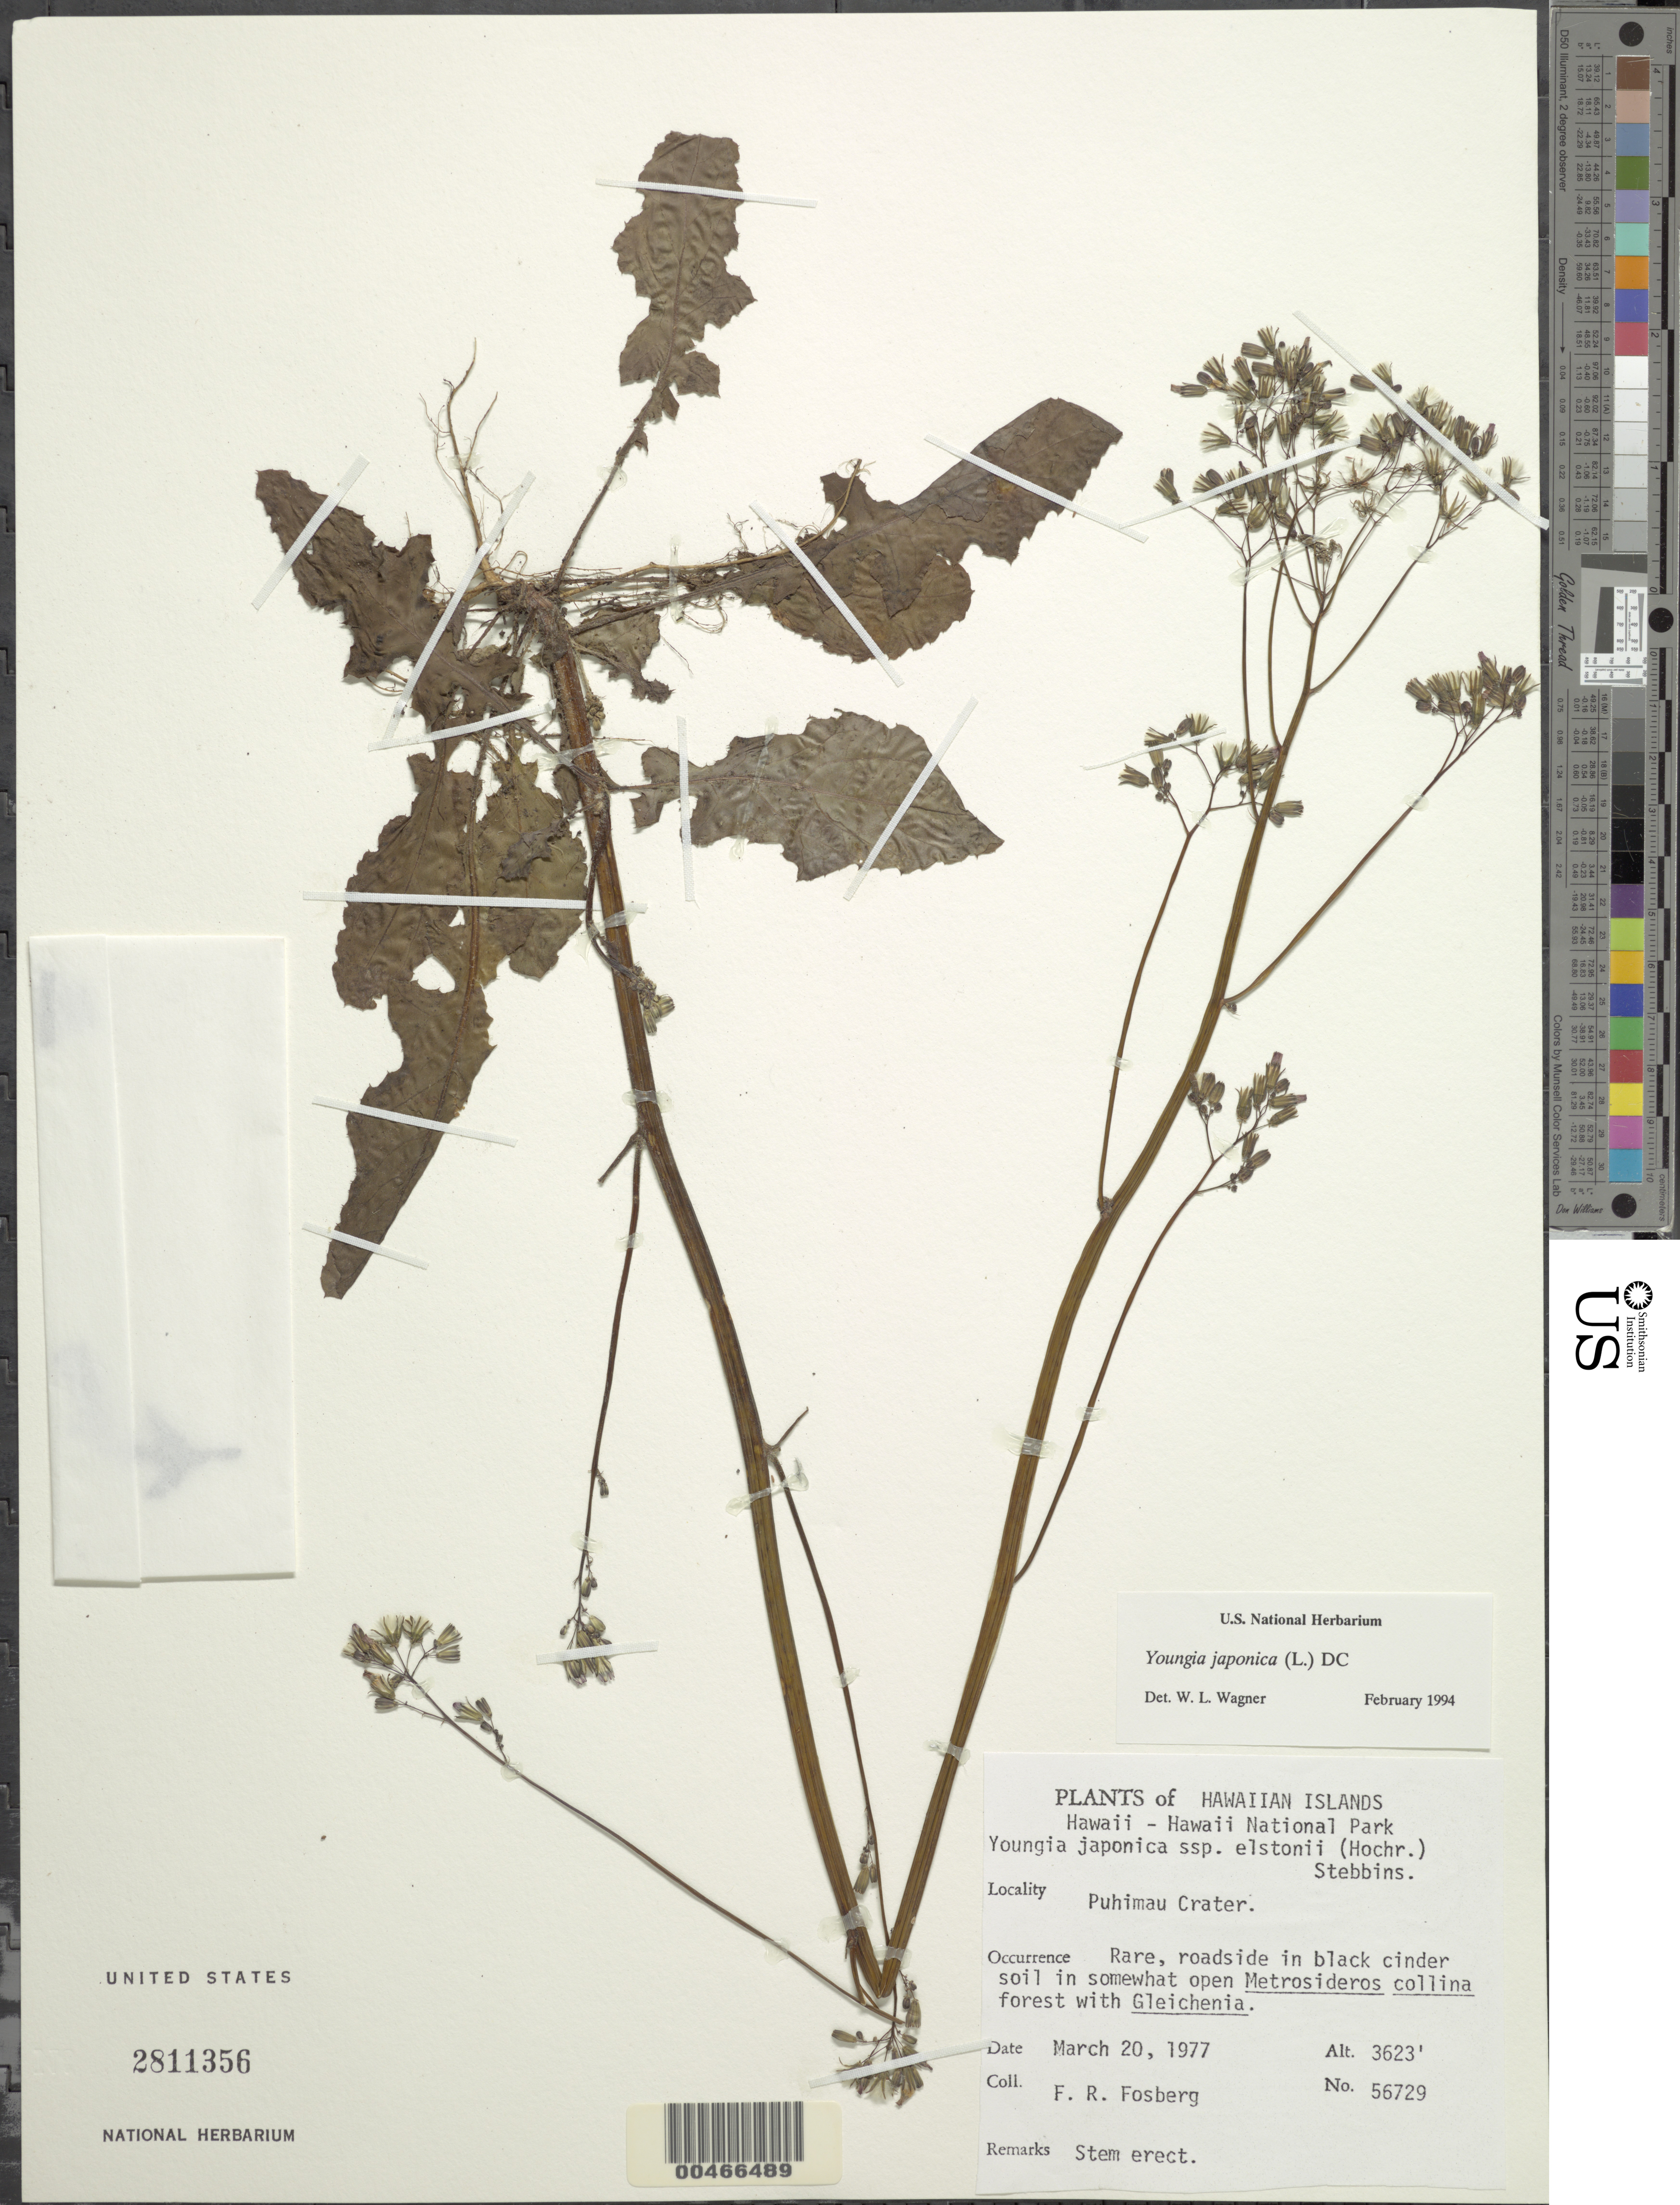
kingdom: Plantae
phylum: Tracheophyta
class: Magnoliopsida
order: Asterales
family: Asteraceae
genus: Youngia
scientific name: Youngia japonica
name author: (L.) DC.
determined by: Wagner, W. L., (BOT), Smithsonian Institution - National Museum of Natural History (UNITED STATES)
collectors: F. R. Fosberg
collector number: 56729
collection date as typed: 20 Mar 1977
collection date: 1977-03-20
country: United States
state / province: Hawaii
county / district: Hawaii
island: Hawaii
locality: Puhimau Crater, Hawaii National Park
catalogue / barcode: US 2811356